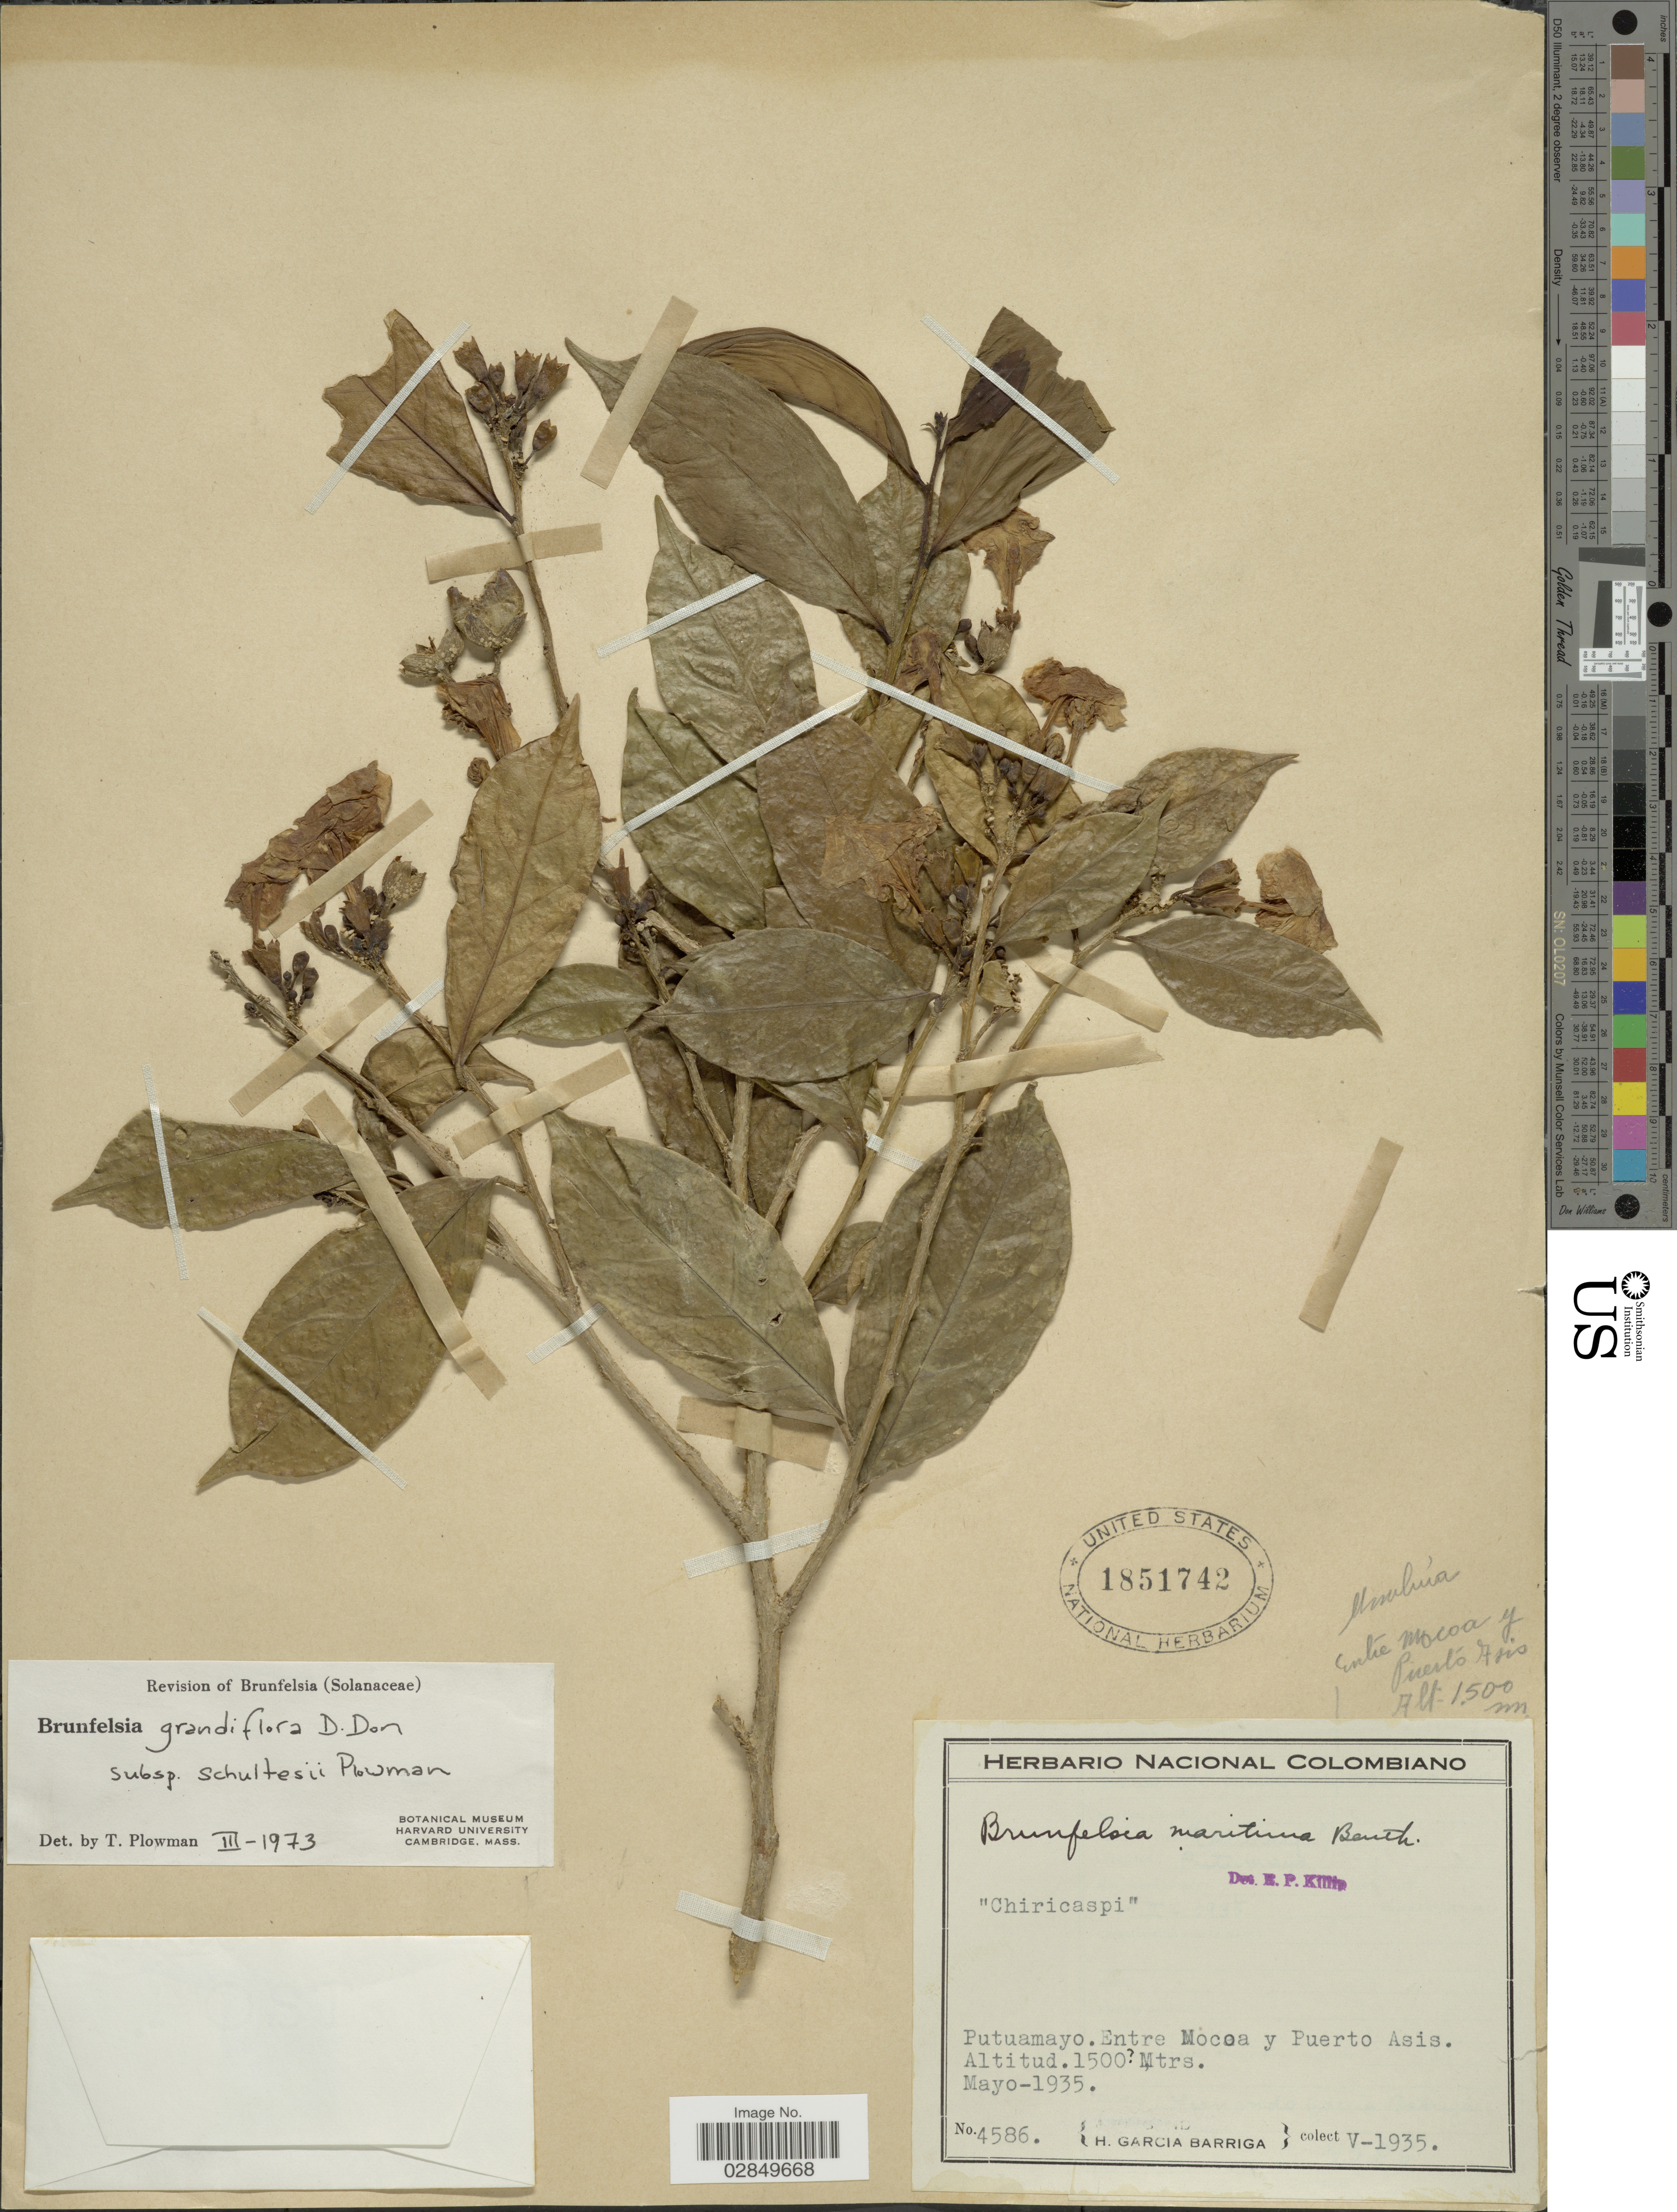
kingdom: Plantae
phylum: Tracheophyta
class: Magnoliopsida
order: Solanales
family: Solanaceae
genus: Brunfelsia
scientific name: Brunfelsia grandiflora subsp. schultesii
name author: Plowman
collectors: H. García Barriga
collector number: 4586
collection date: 1935-05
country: Colombia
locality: Putuamayo, Entre Mocoa y Puerto Asis.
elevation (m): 1500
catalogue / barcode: US 1851742